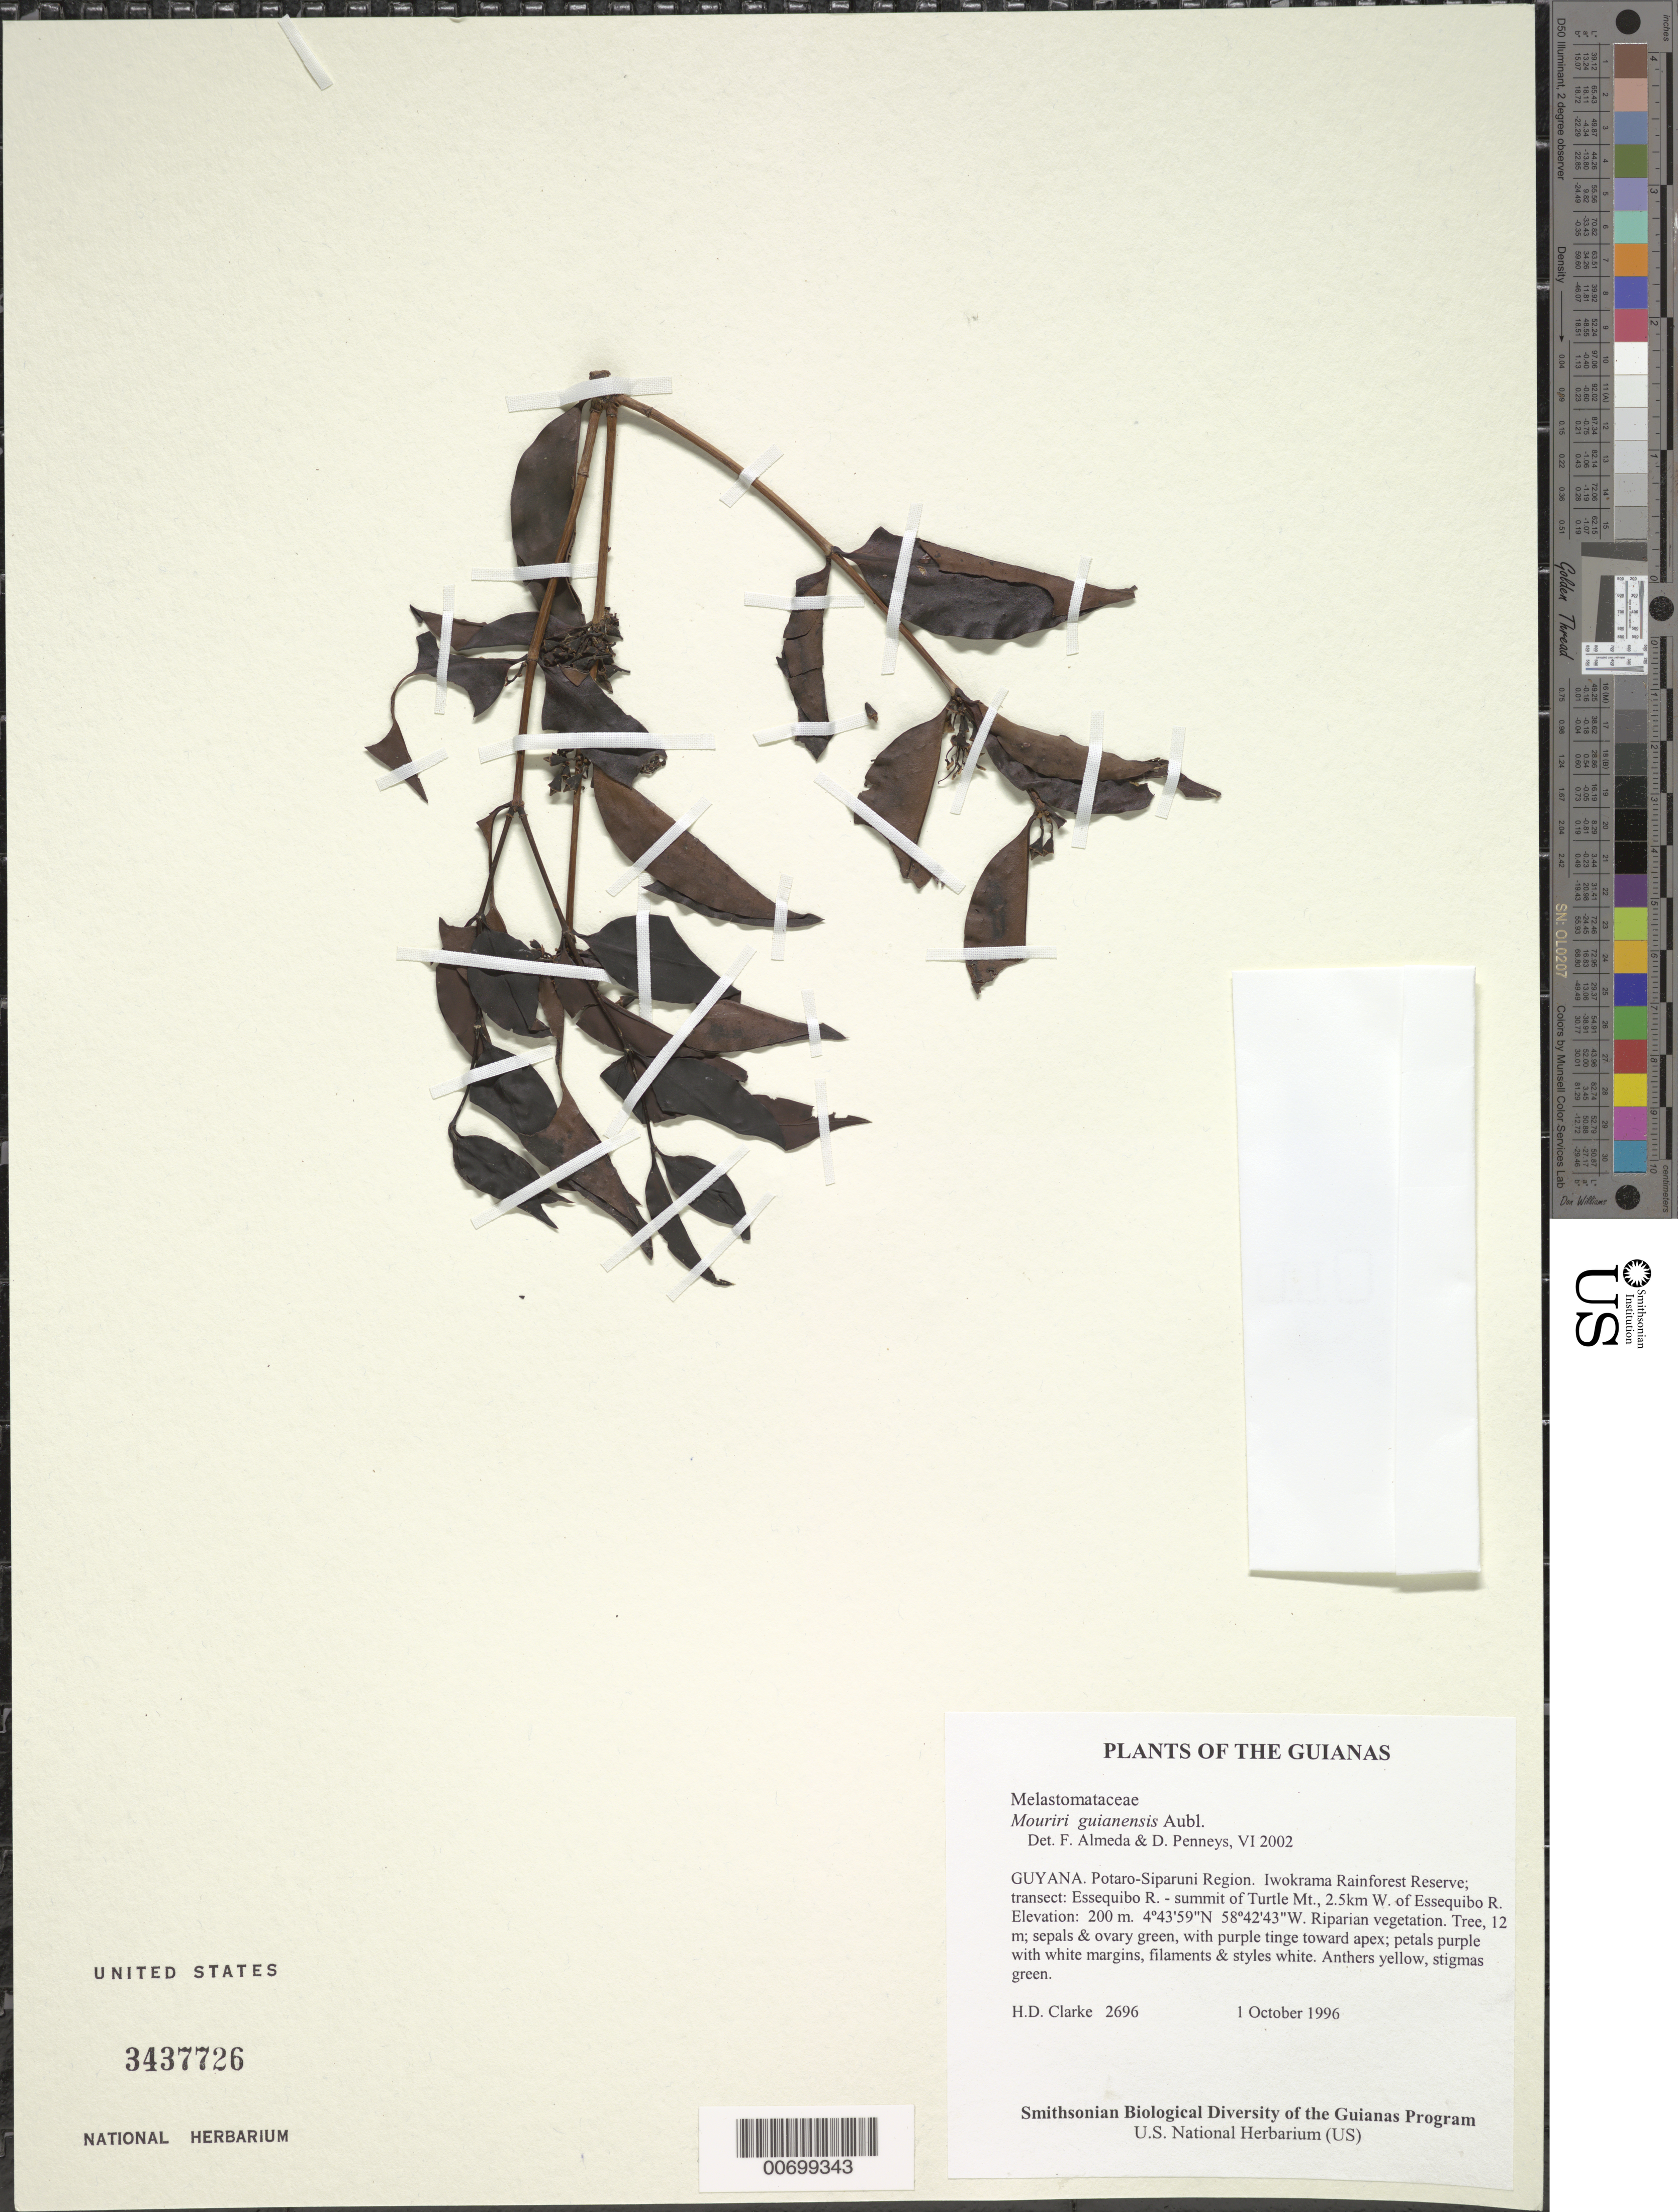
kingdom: Plantae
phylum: Tracheophyta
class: Magnoliopsida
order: Myrtales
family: Melastomataceae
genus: Mouriri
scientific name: Mouriri guianensis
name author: Aubl.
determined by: Almeda, F.; Penneys, D. S.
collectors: H. D. Clarke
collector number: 2696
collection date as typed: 1 October 1996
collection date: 1996-10-01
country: Guyana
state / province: Potaro-Siparuni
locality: Iwokrama Rainforest Reserve; transect: Essequibo R. - summit of Turtle Mt., 2.5km W. of Essequibo R.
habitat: Riparian vegetation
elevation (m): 200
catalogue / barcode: US 3437726